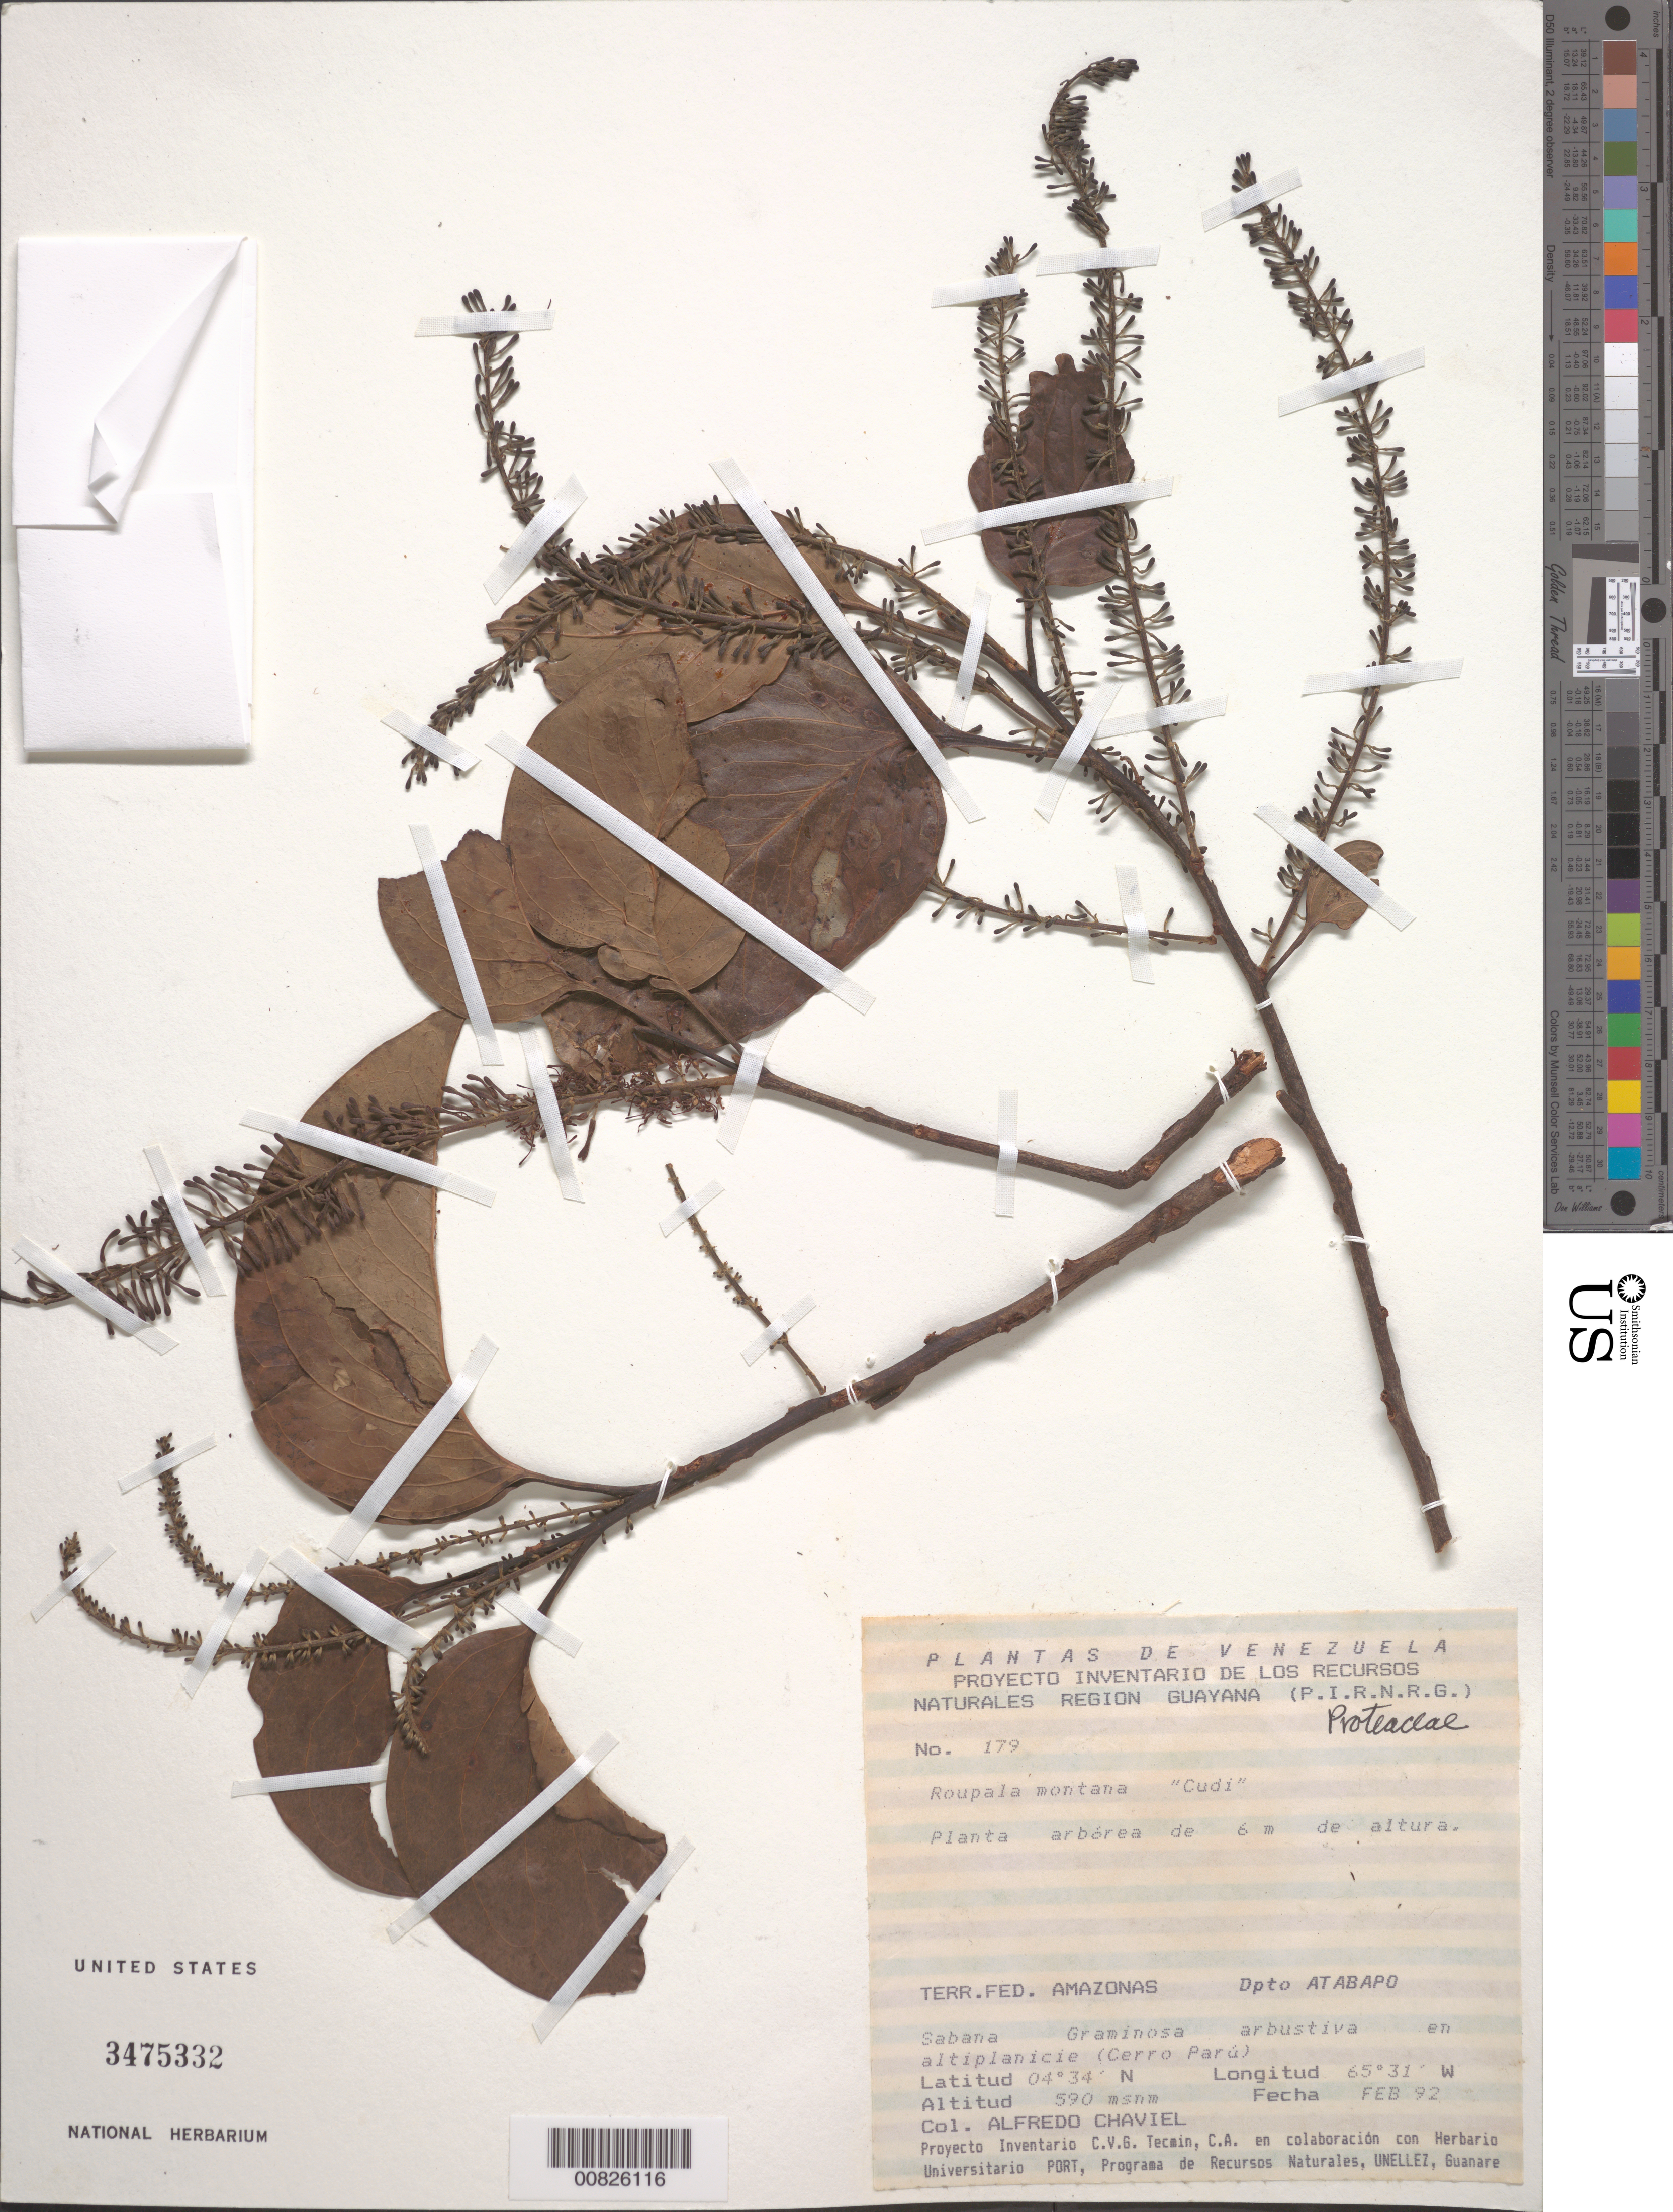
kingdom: Plantae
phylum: Tracheophyta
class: Magnoliopsida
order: Proteales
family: Proteaceae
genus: Roupala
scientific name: Roupala montana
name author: Aubl.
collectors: A. Chaviel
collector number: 179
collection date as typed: Feb-92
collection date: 1992-02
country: Venezuela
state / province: Amazonas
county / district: Atabapo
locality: Cerro Parú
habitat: Sabana graminosa arbustiva en altiplanicie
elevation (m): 590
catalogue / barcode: US 3475332